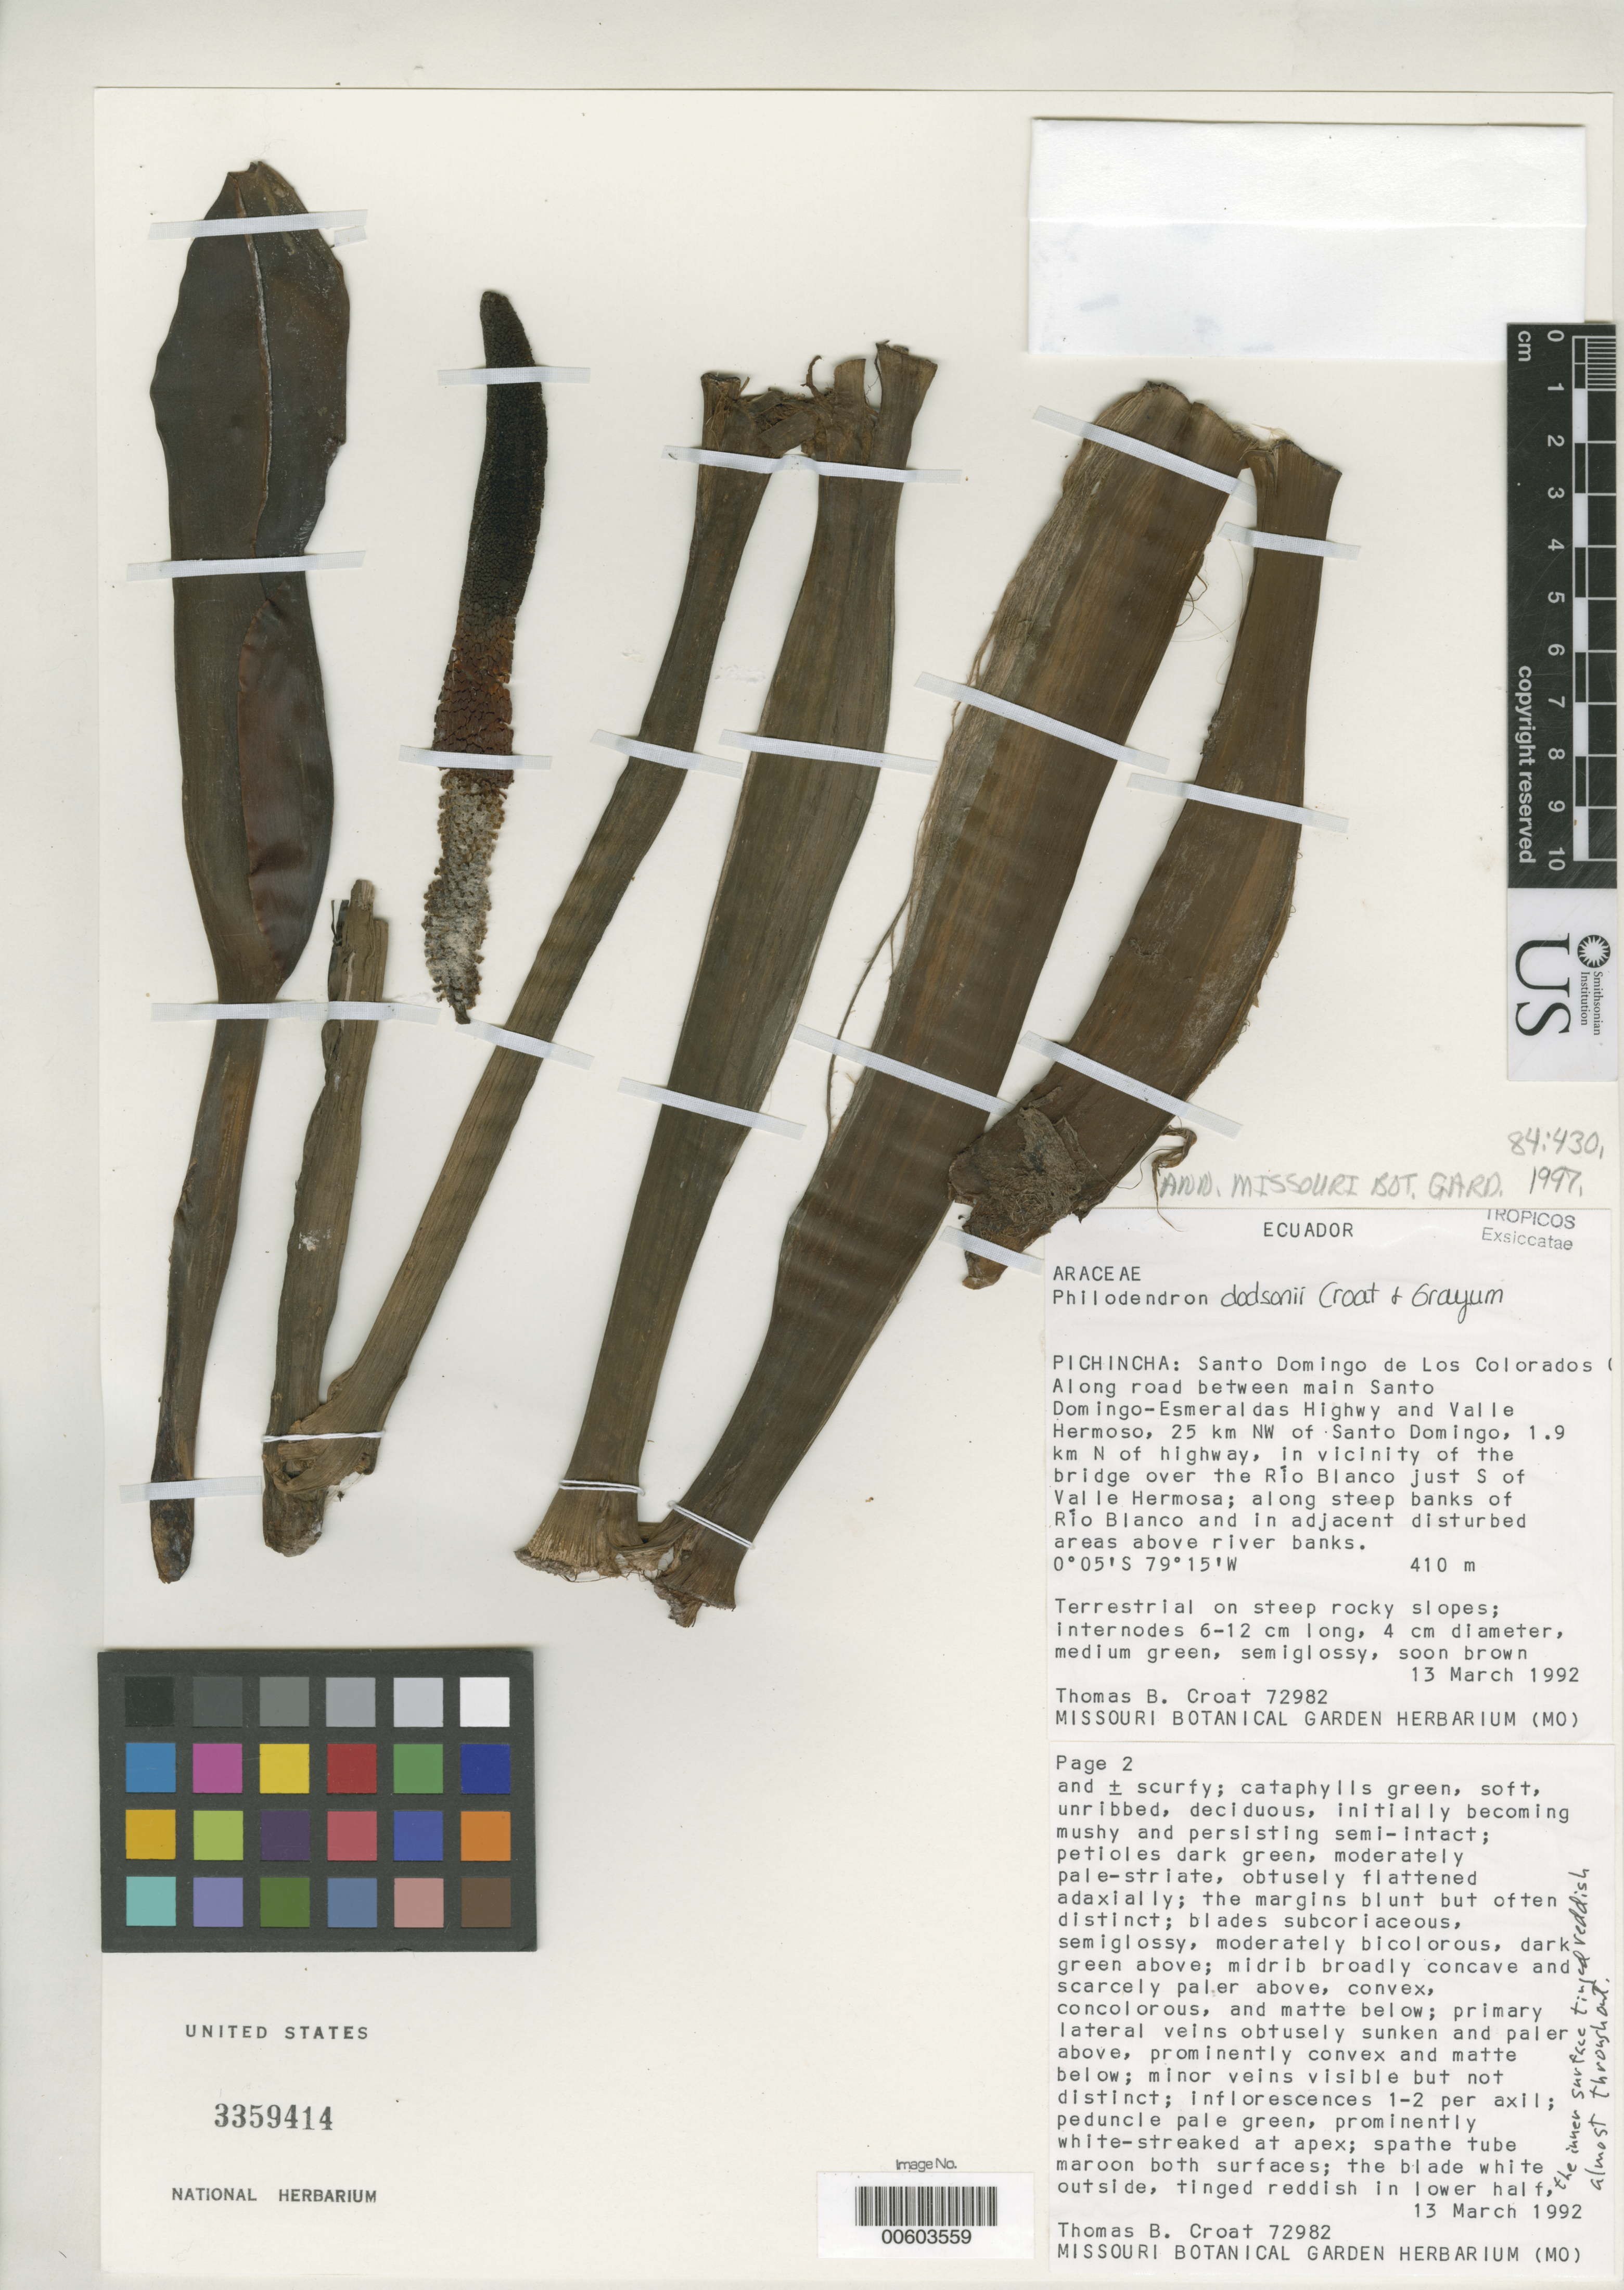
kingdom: Plantae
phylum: Tracheophyta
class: Liliopsida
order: Alismatales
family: Araceae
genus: Philodendron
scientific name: Philodendron dodsonii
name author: Croat & Grayum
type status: Isotype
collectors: T. B. Croat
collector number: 72982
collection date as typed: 13 Mar 1992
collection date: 1992-03-13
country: Ecuador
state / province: Pichincha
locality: Santo Domingo de Los Colorados, between main Santo Domingo - Esmeraldas highway & Valle Hermoso, 25 km NW of Santo Domingo.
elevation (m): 1200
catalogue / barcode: US 3359414